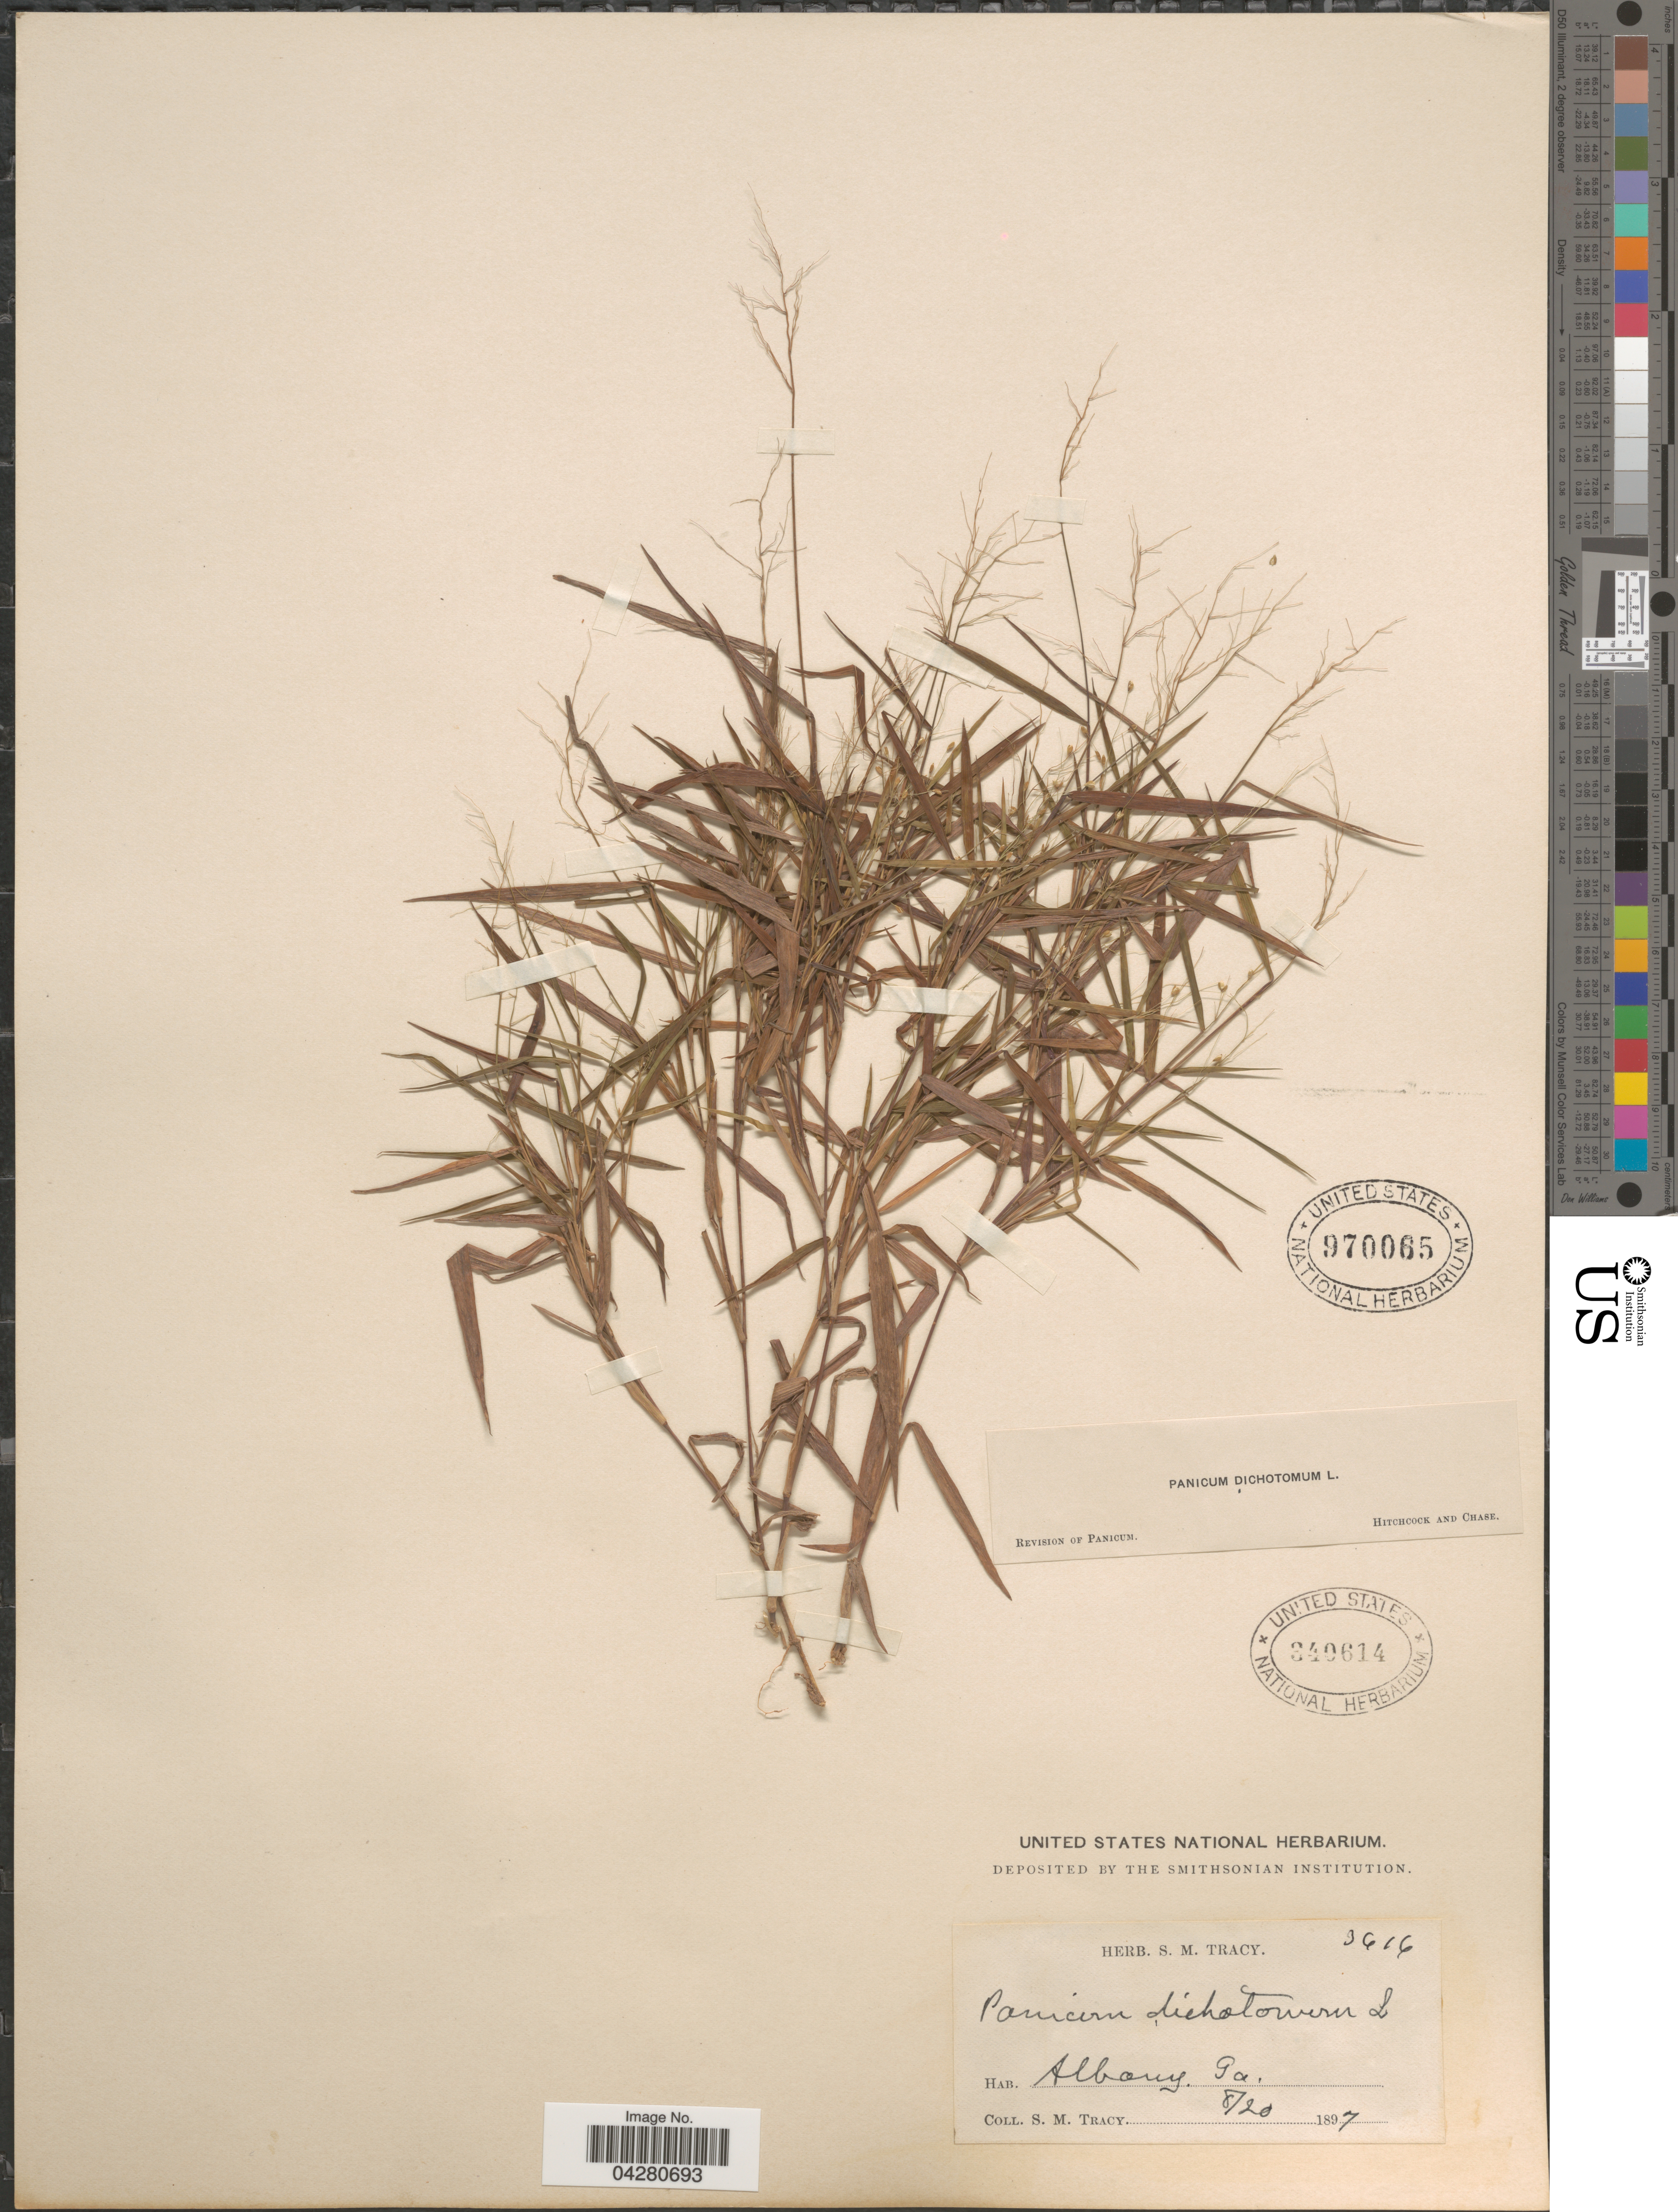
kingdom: Plantae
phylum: Tracheophyta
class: Liliopsida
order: Poales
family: Poaceae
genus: Dichanthelium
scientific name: Dichanthelium dichotomum var. dichotomum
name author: (L.) Gould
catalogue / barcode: US 970065-2